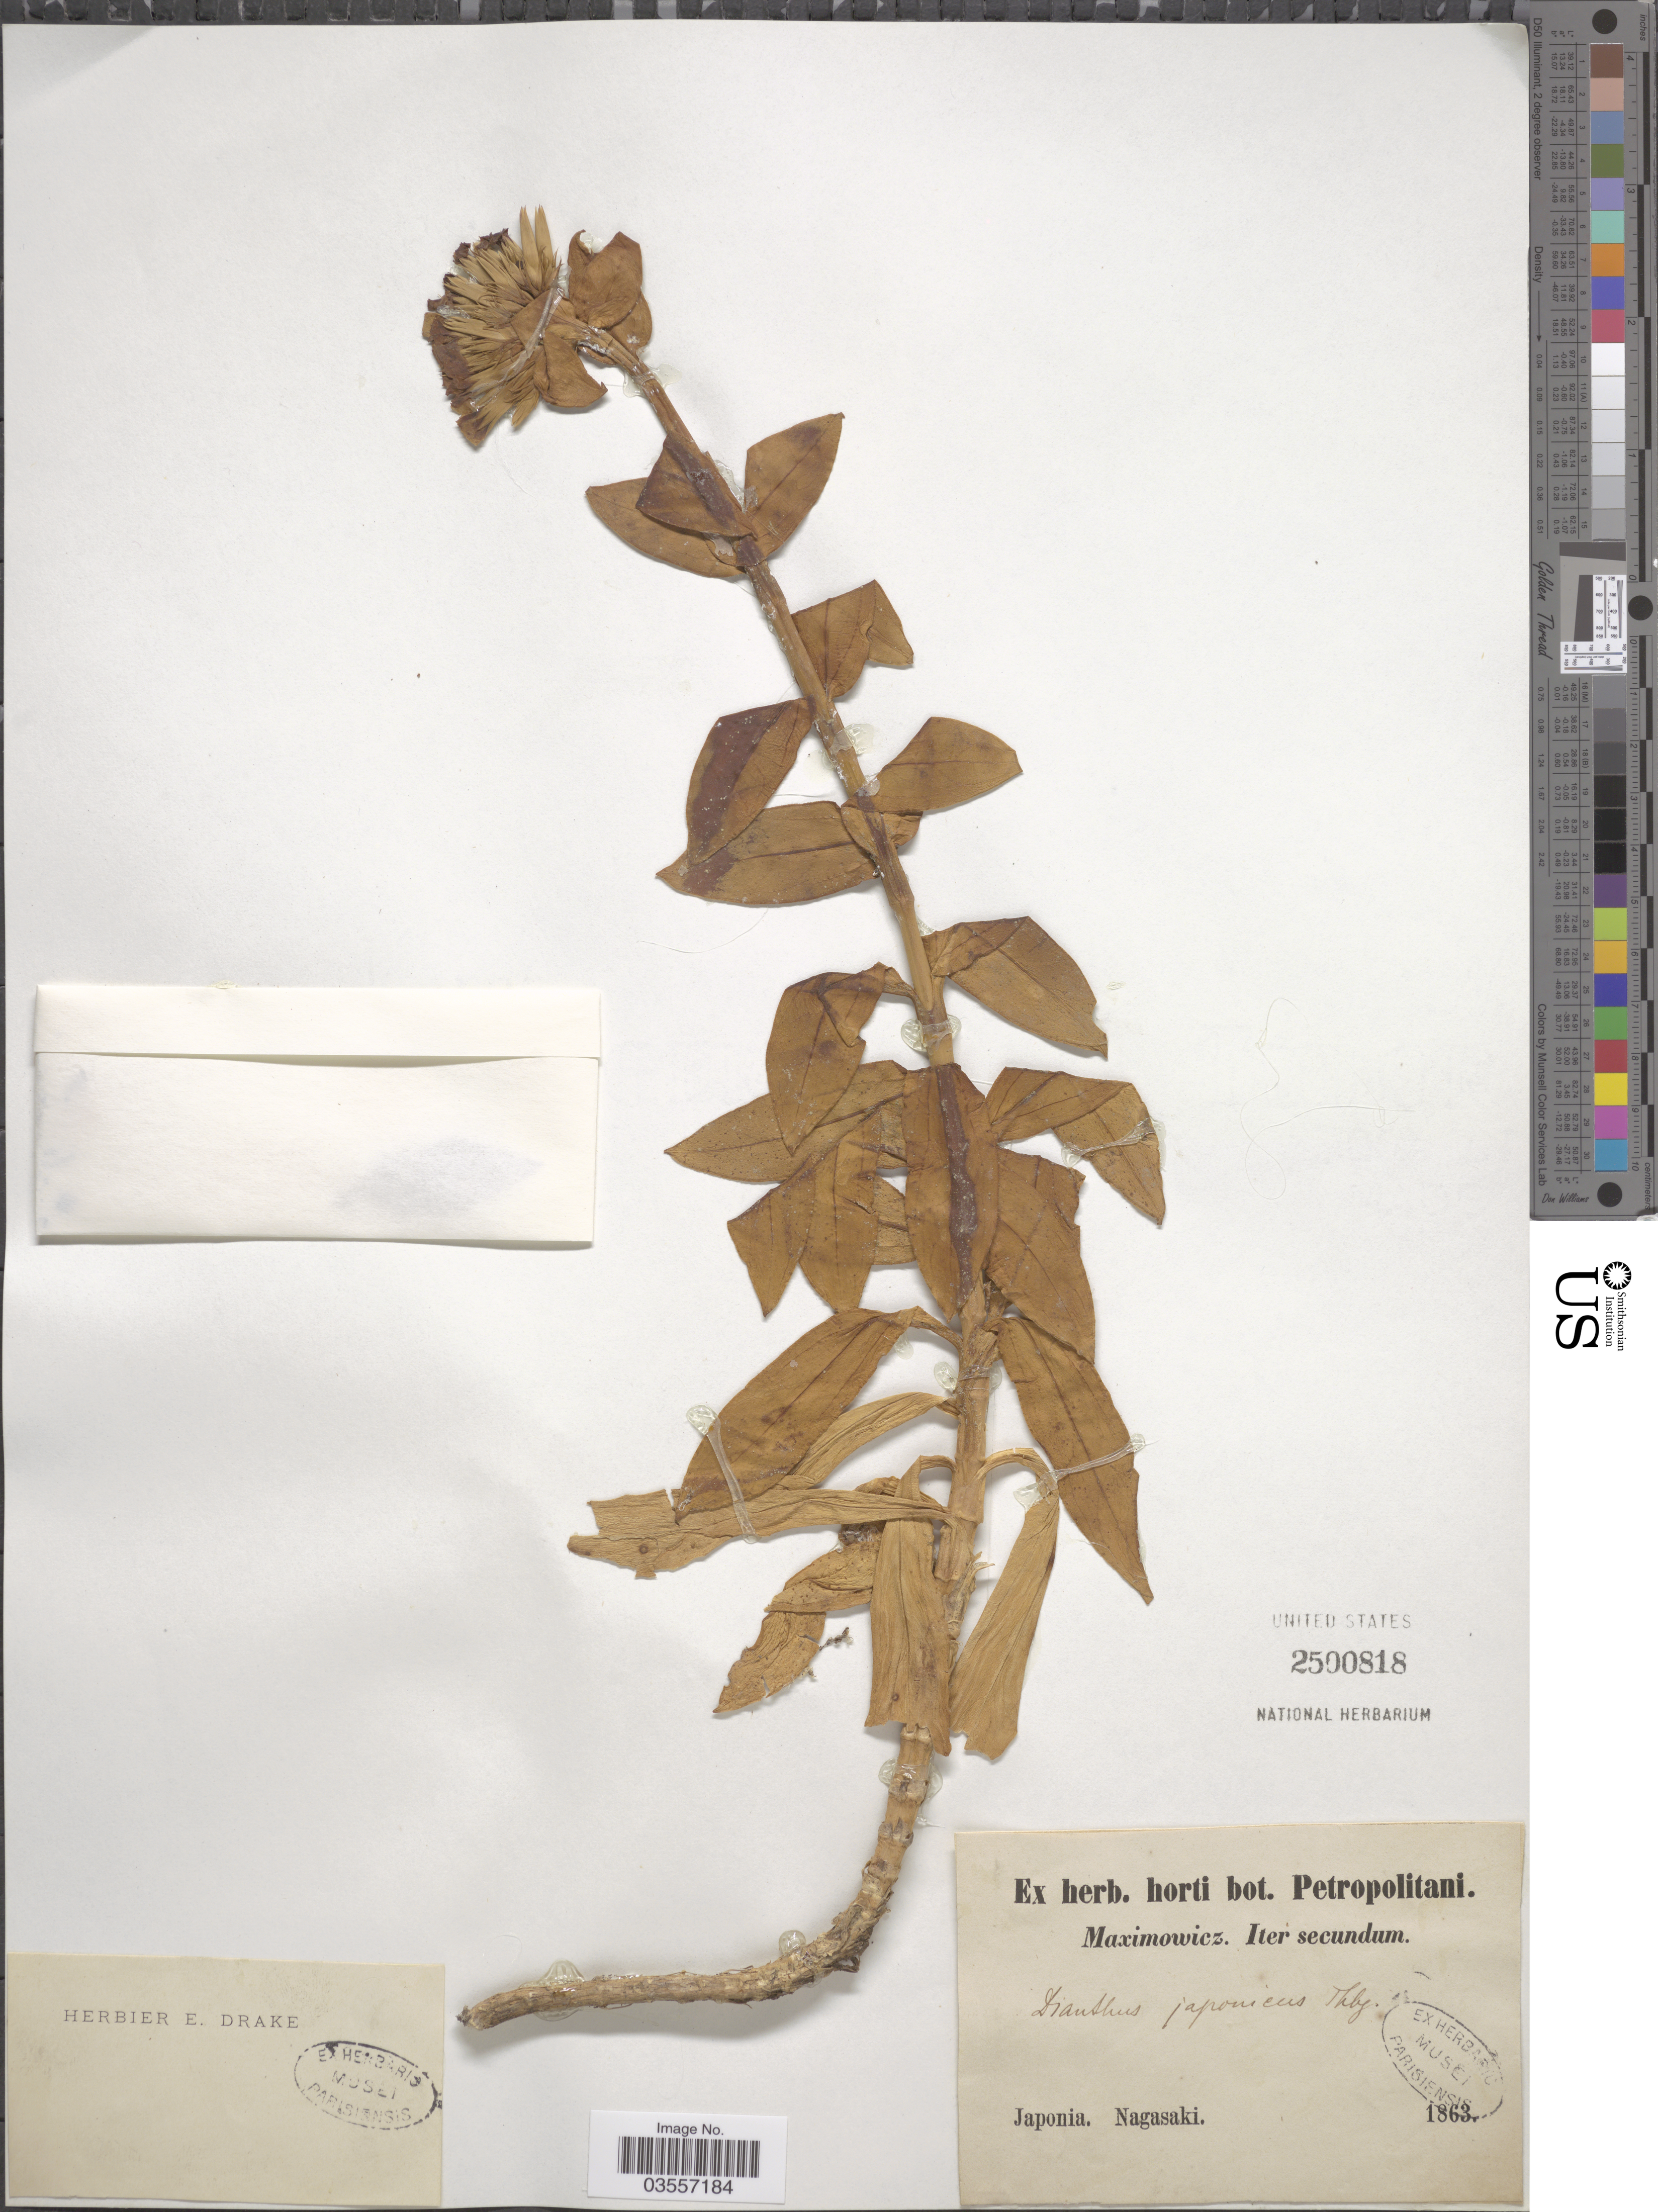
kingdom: Plantae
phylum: Tracheophyta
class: Magnoliopsida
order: Caryophyllales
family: Caryophyllaceae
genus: Dianthus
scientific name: Dianthus japonicus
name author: Thunb.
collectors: Maximowicz, --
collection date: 1863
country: Japan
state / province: Nagasaki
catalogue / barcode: US 2500818